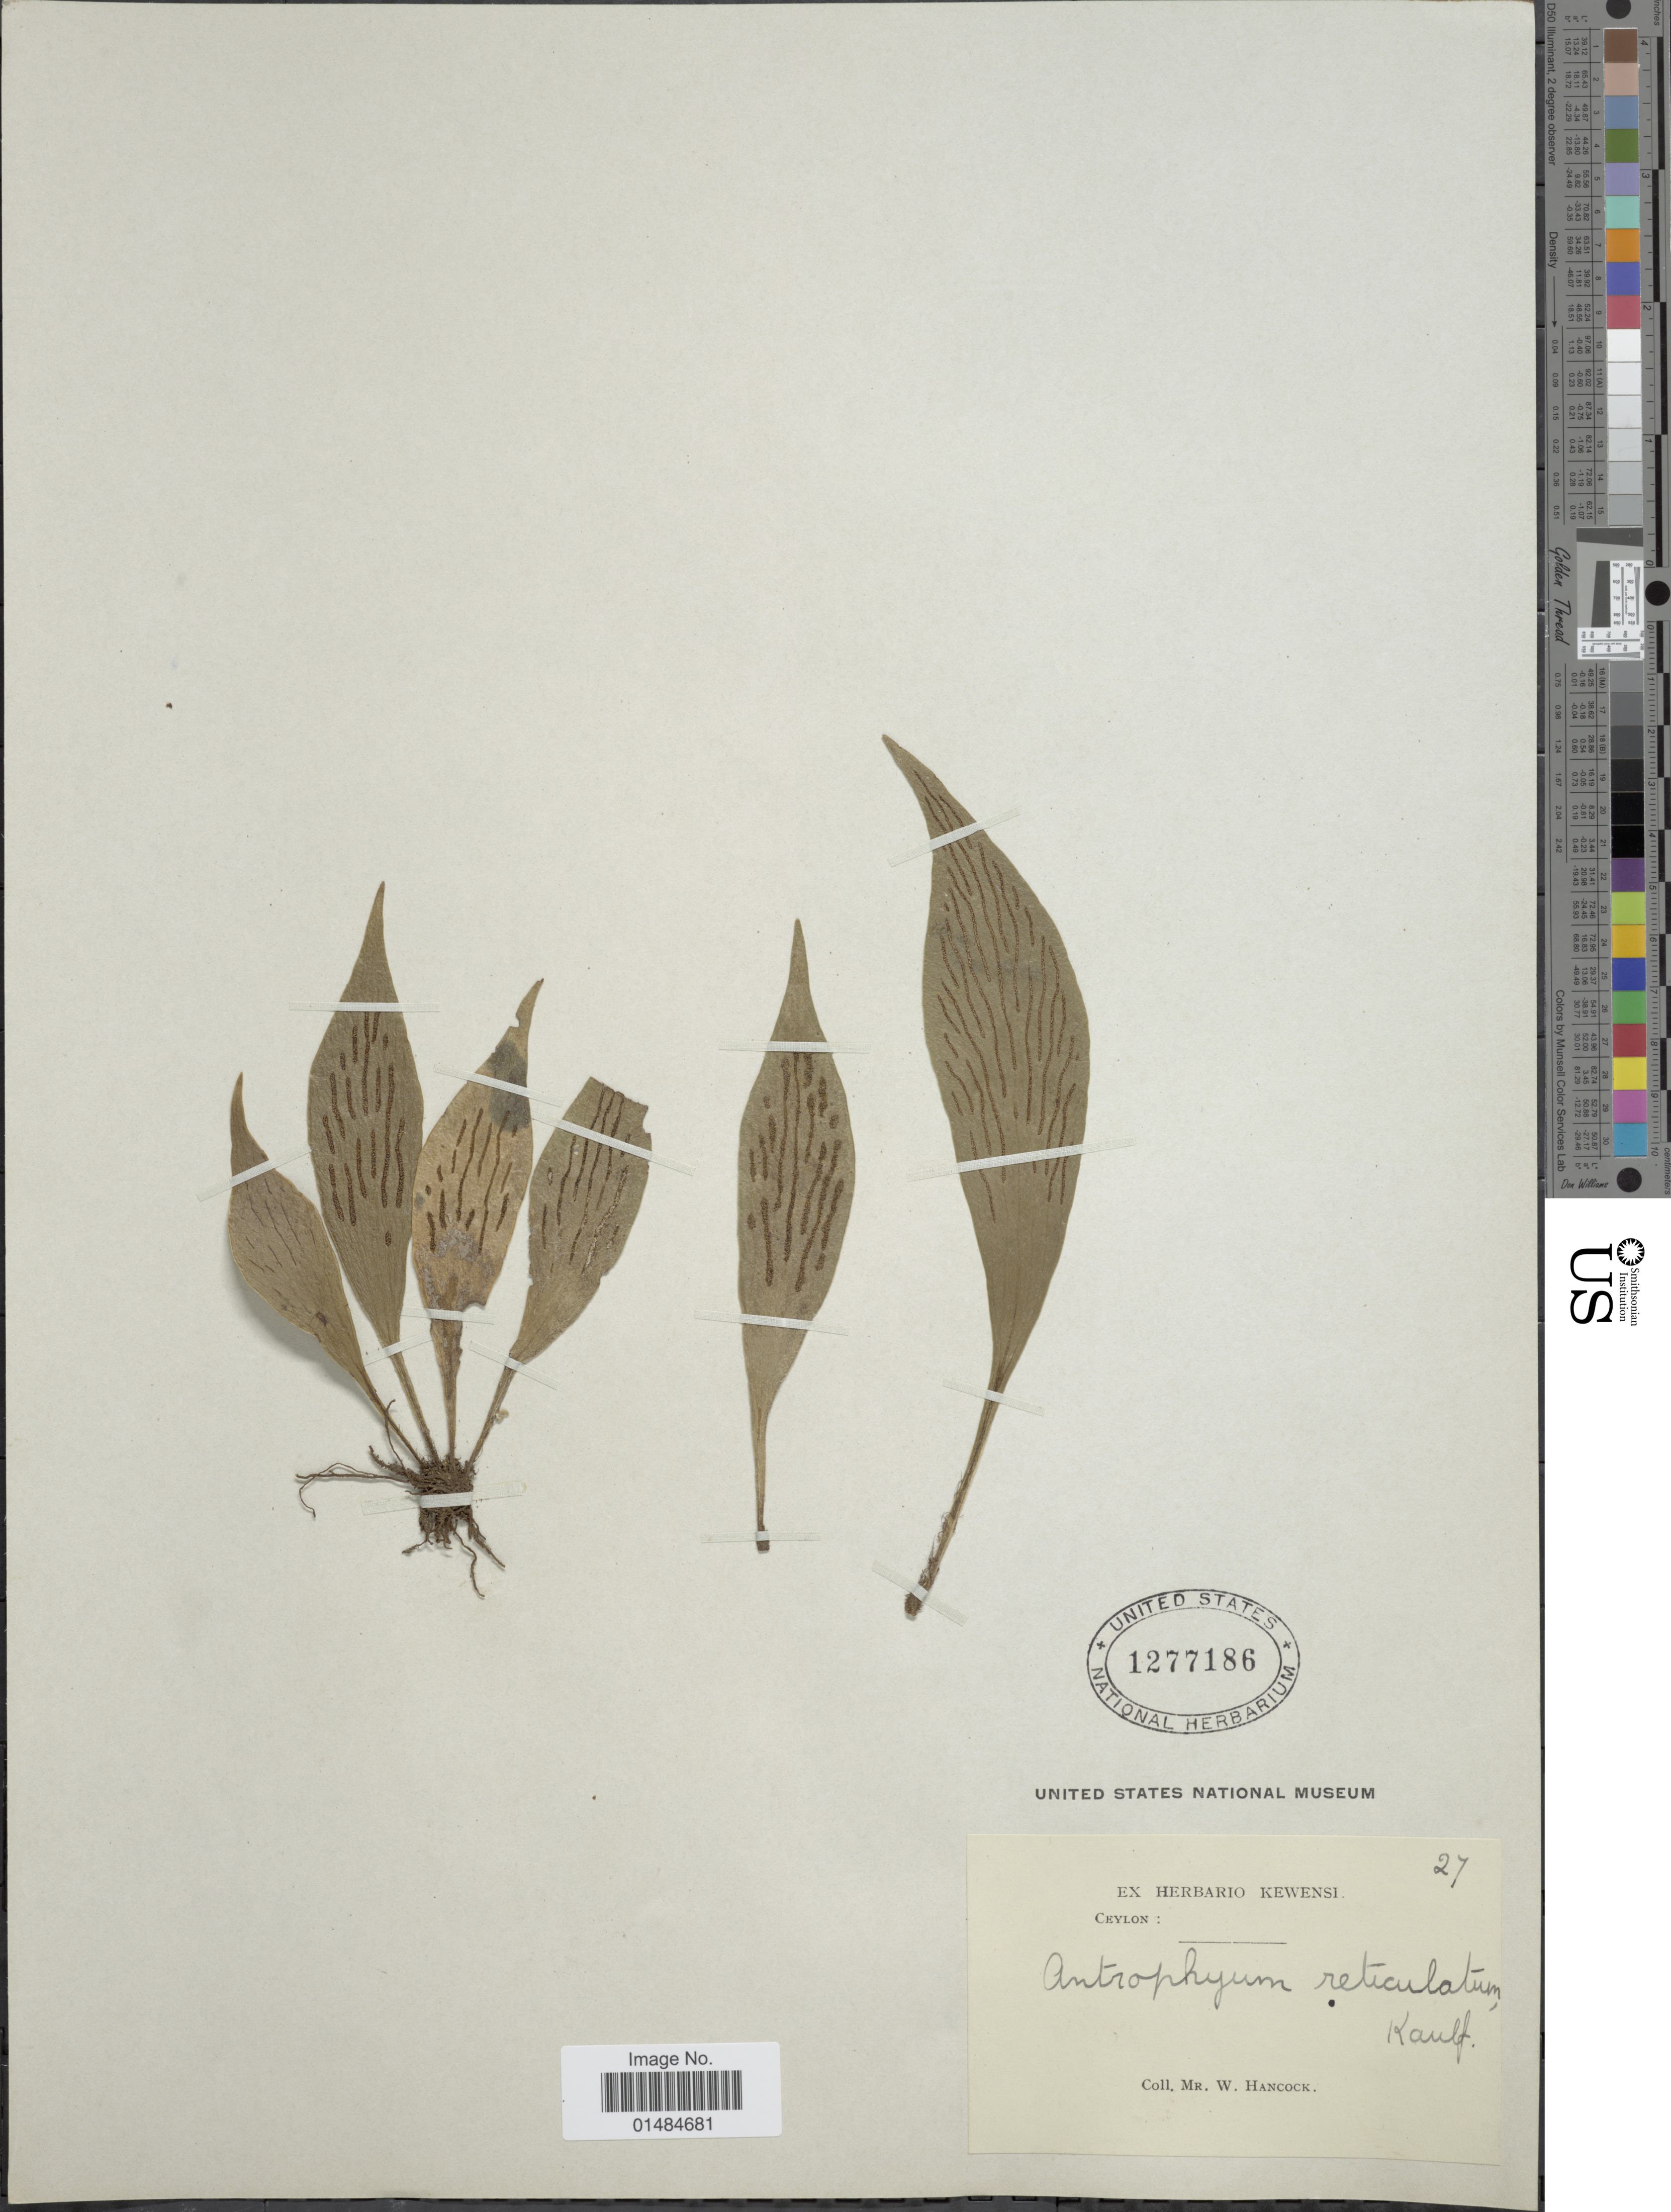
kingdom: Plantae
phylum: Tracheophyta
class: Polypodiopsida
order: Polypodiales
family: Pteridaceae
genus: Antrophyum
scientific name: Antrophyum reticulatum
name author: (G. Forst.) Kaulf.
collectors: W. Hancock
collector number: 27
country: Sri Lanka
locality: Ceylon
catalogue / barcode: US 1277186